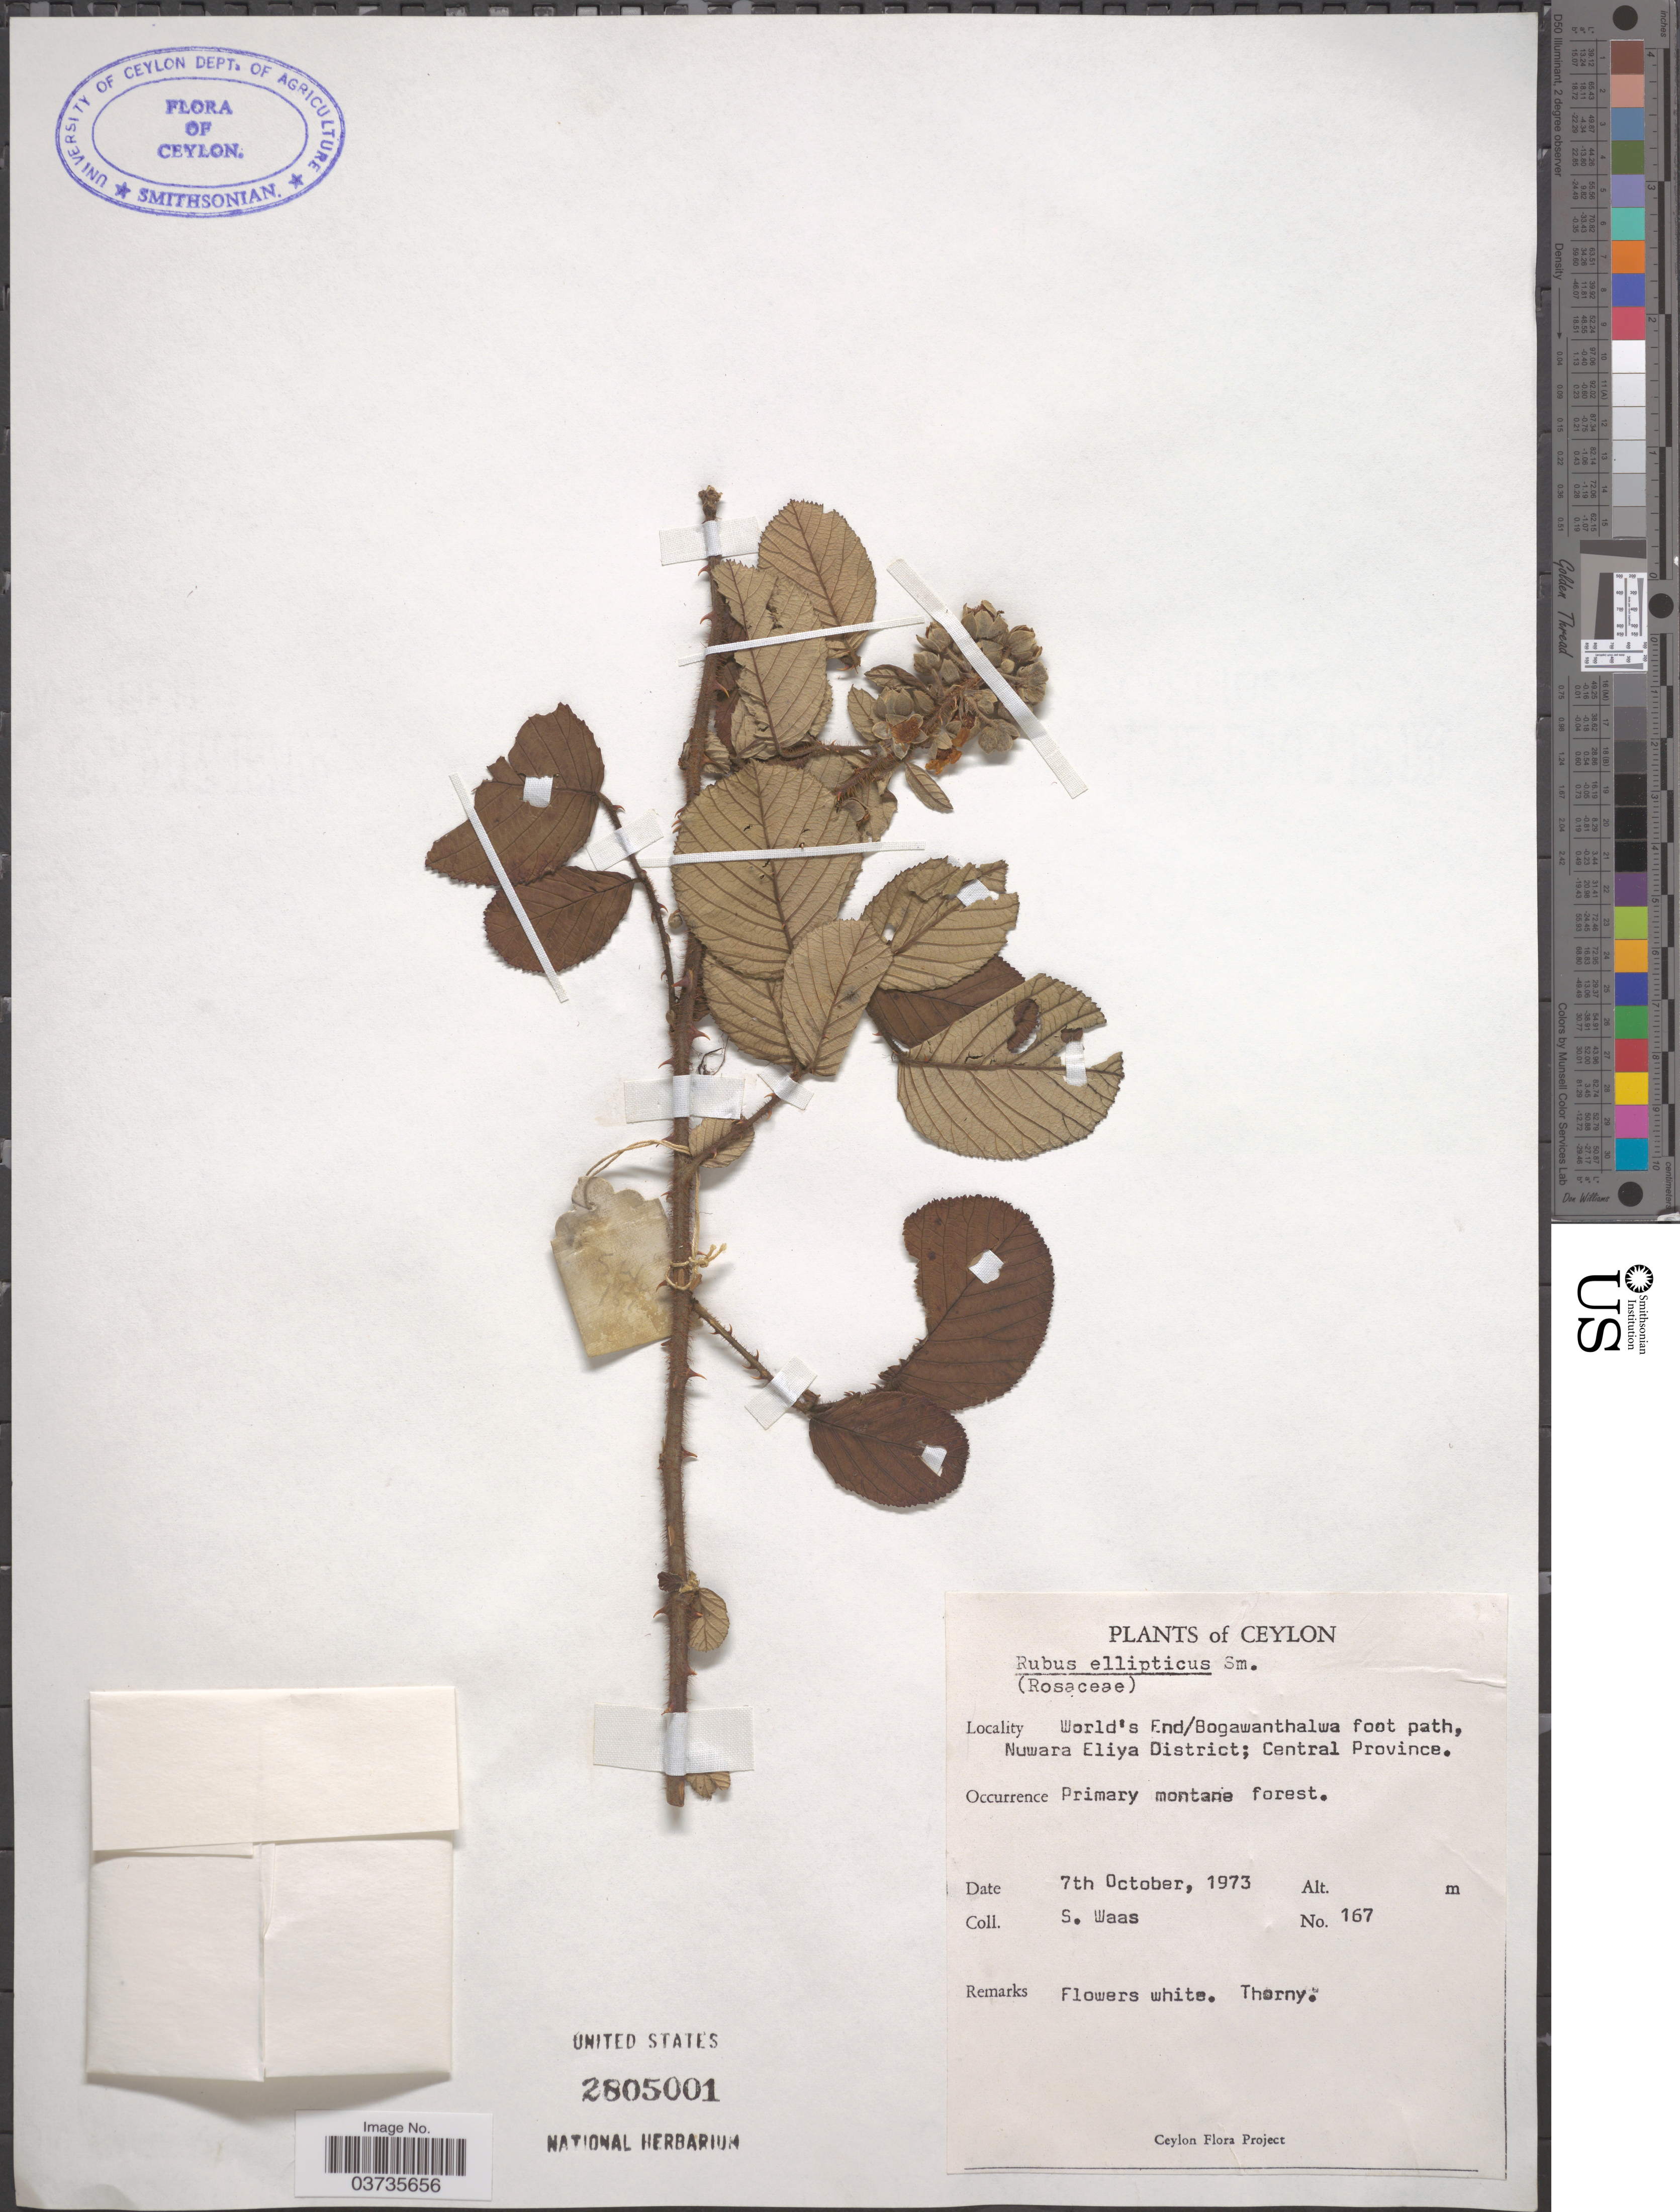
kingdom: Plantae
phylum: Tracheophyta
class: Magnoliopsida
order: Rosales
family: Rosaceae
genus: Rubus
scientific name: Rubus ellipticus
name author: Sm.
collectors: S. Waas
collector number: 167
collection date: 1973-10-07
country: Sri Lanka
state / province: Central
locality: Ceylon. World's End/Bogawanthalwa foot path, Nuwara Eliya District.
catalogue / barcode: US 2805001